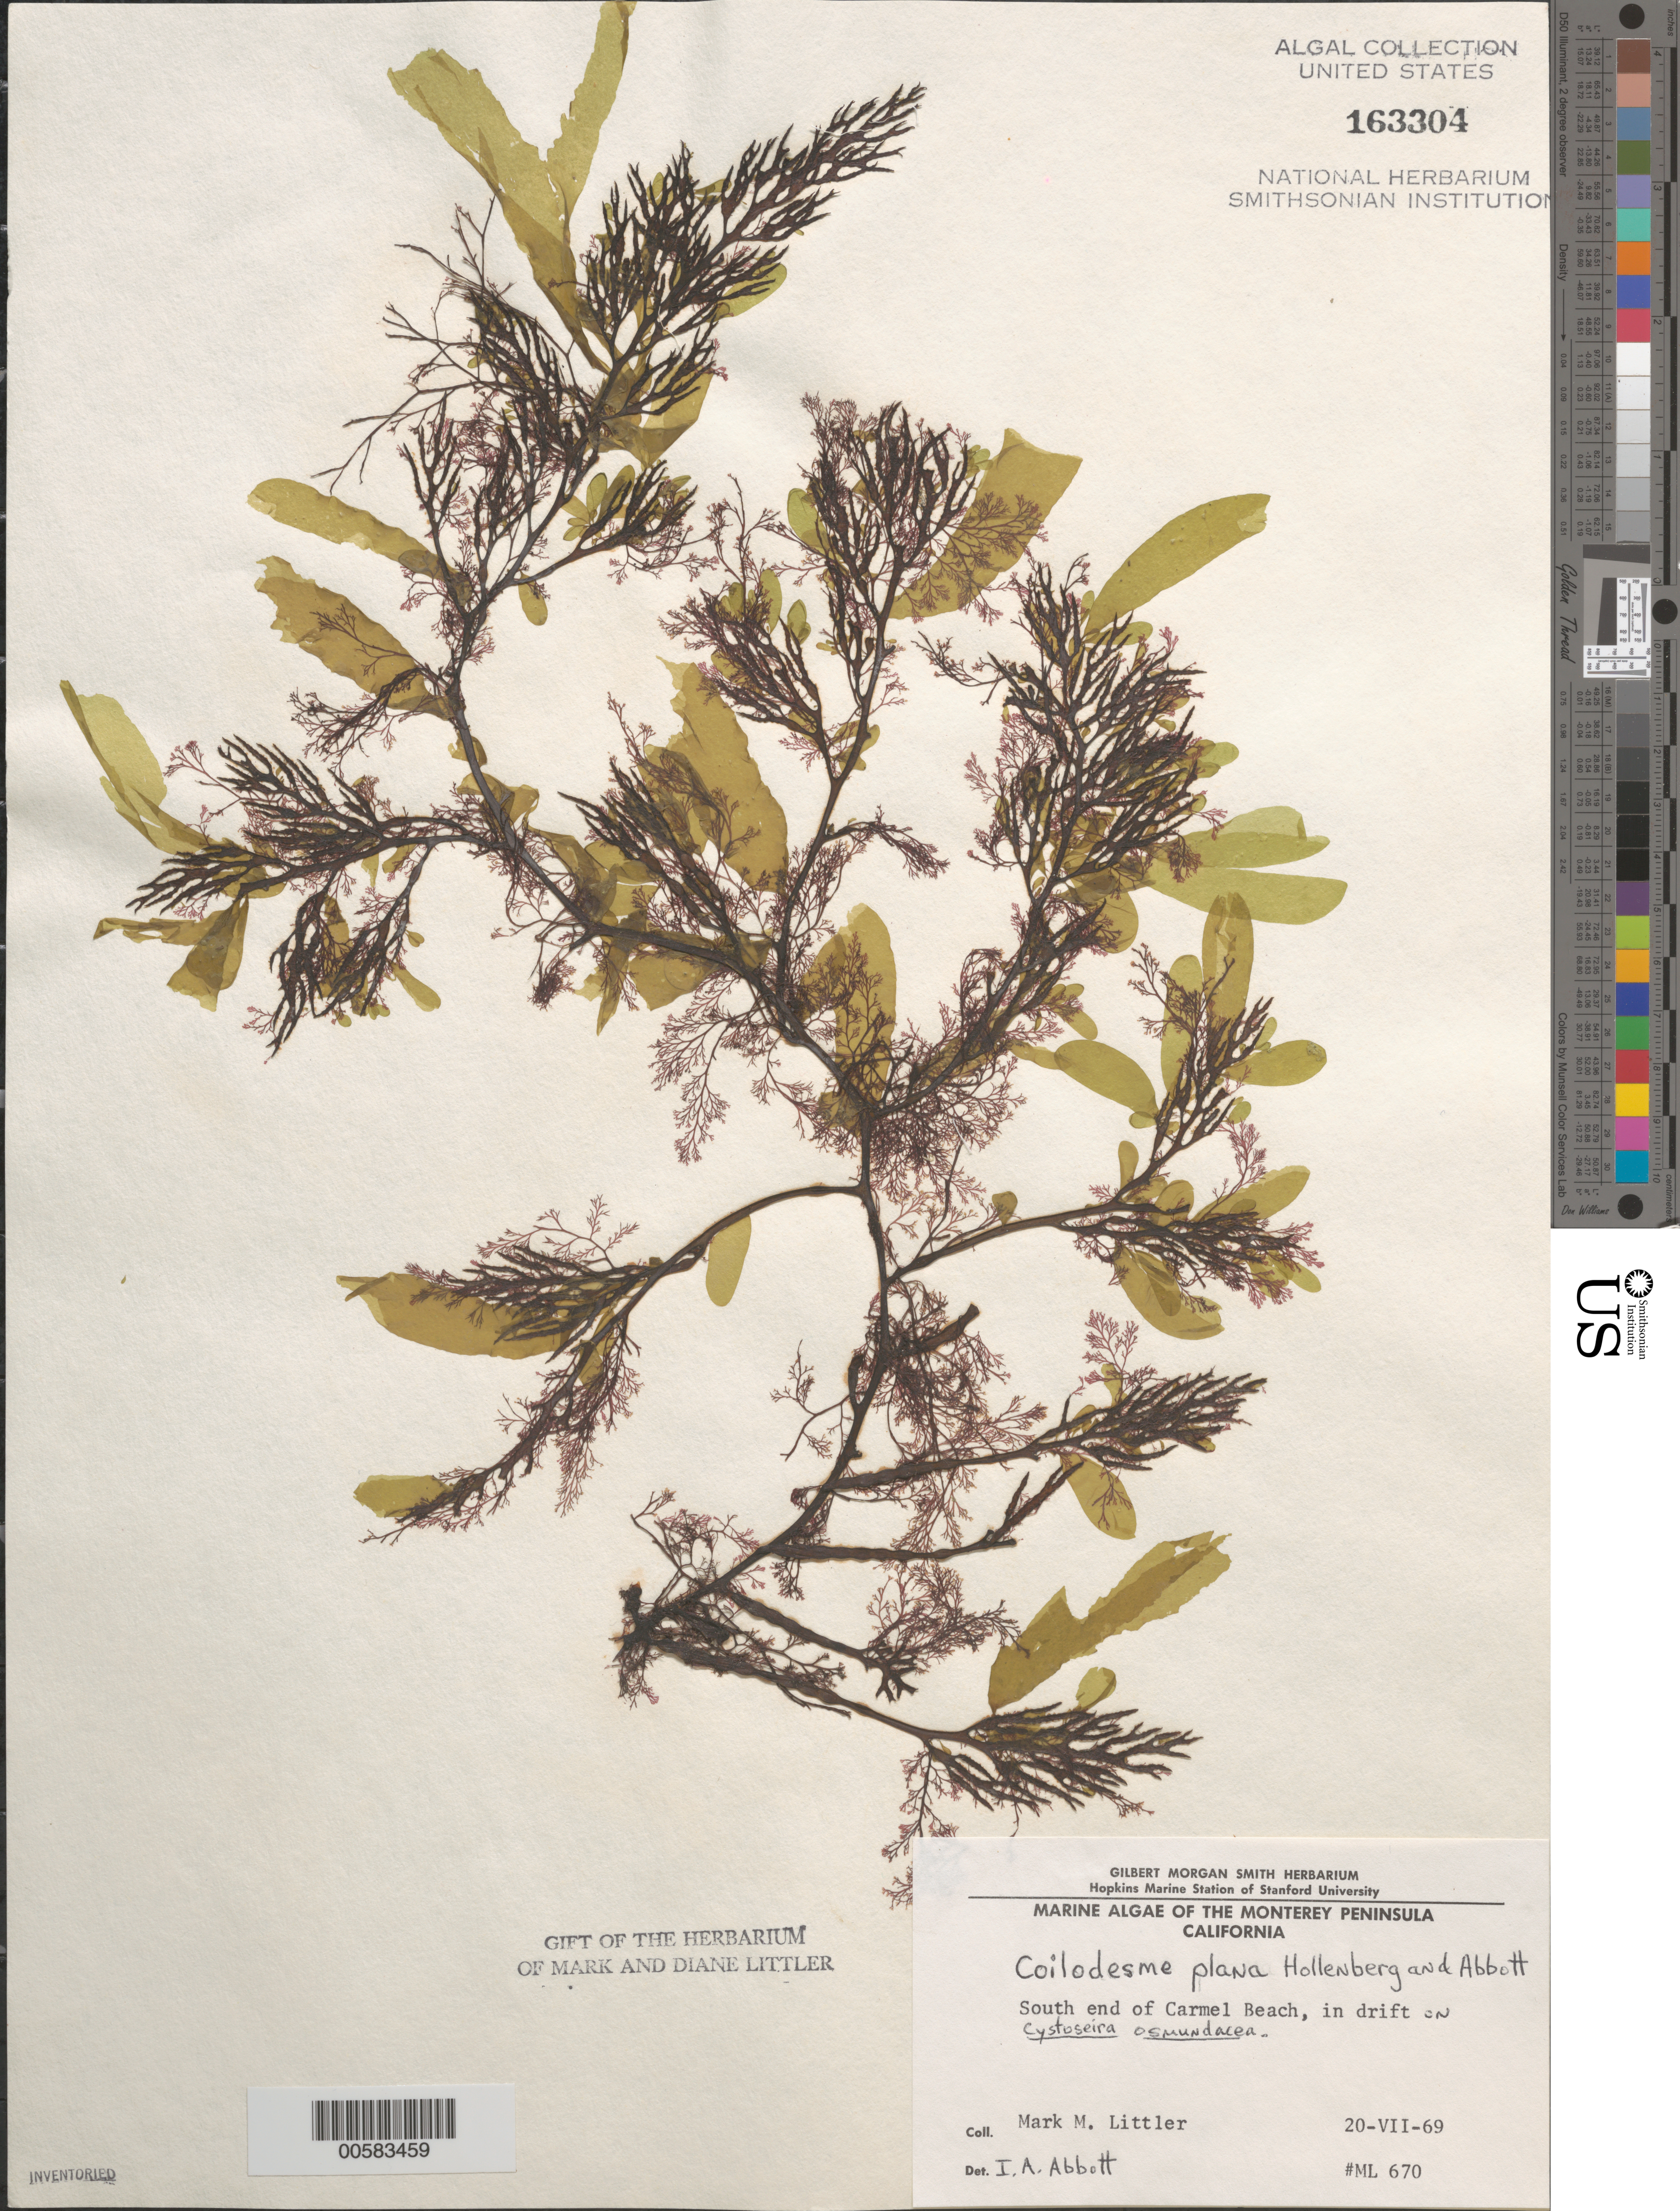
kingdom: Chromista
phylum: Ochrophyta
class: Phaeophyceae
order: Ectocarpales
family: Chordariaceae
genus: Coilodesme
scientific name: Coilodesme plana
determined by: Abbott, Isabella A.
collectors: M. M. Littler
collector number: ML 670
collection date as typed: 20 Jul 1969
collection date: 1969-07-20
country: United States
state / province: California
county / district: Monterey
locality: Carmel Beach, south end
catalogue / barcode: US 163304